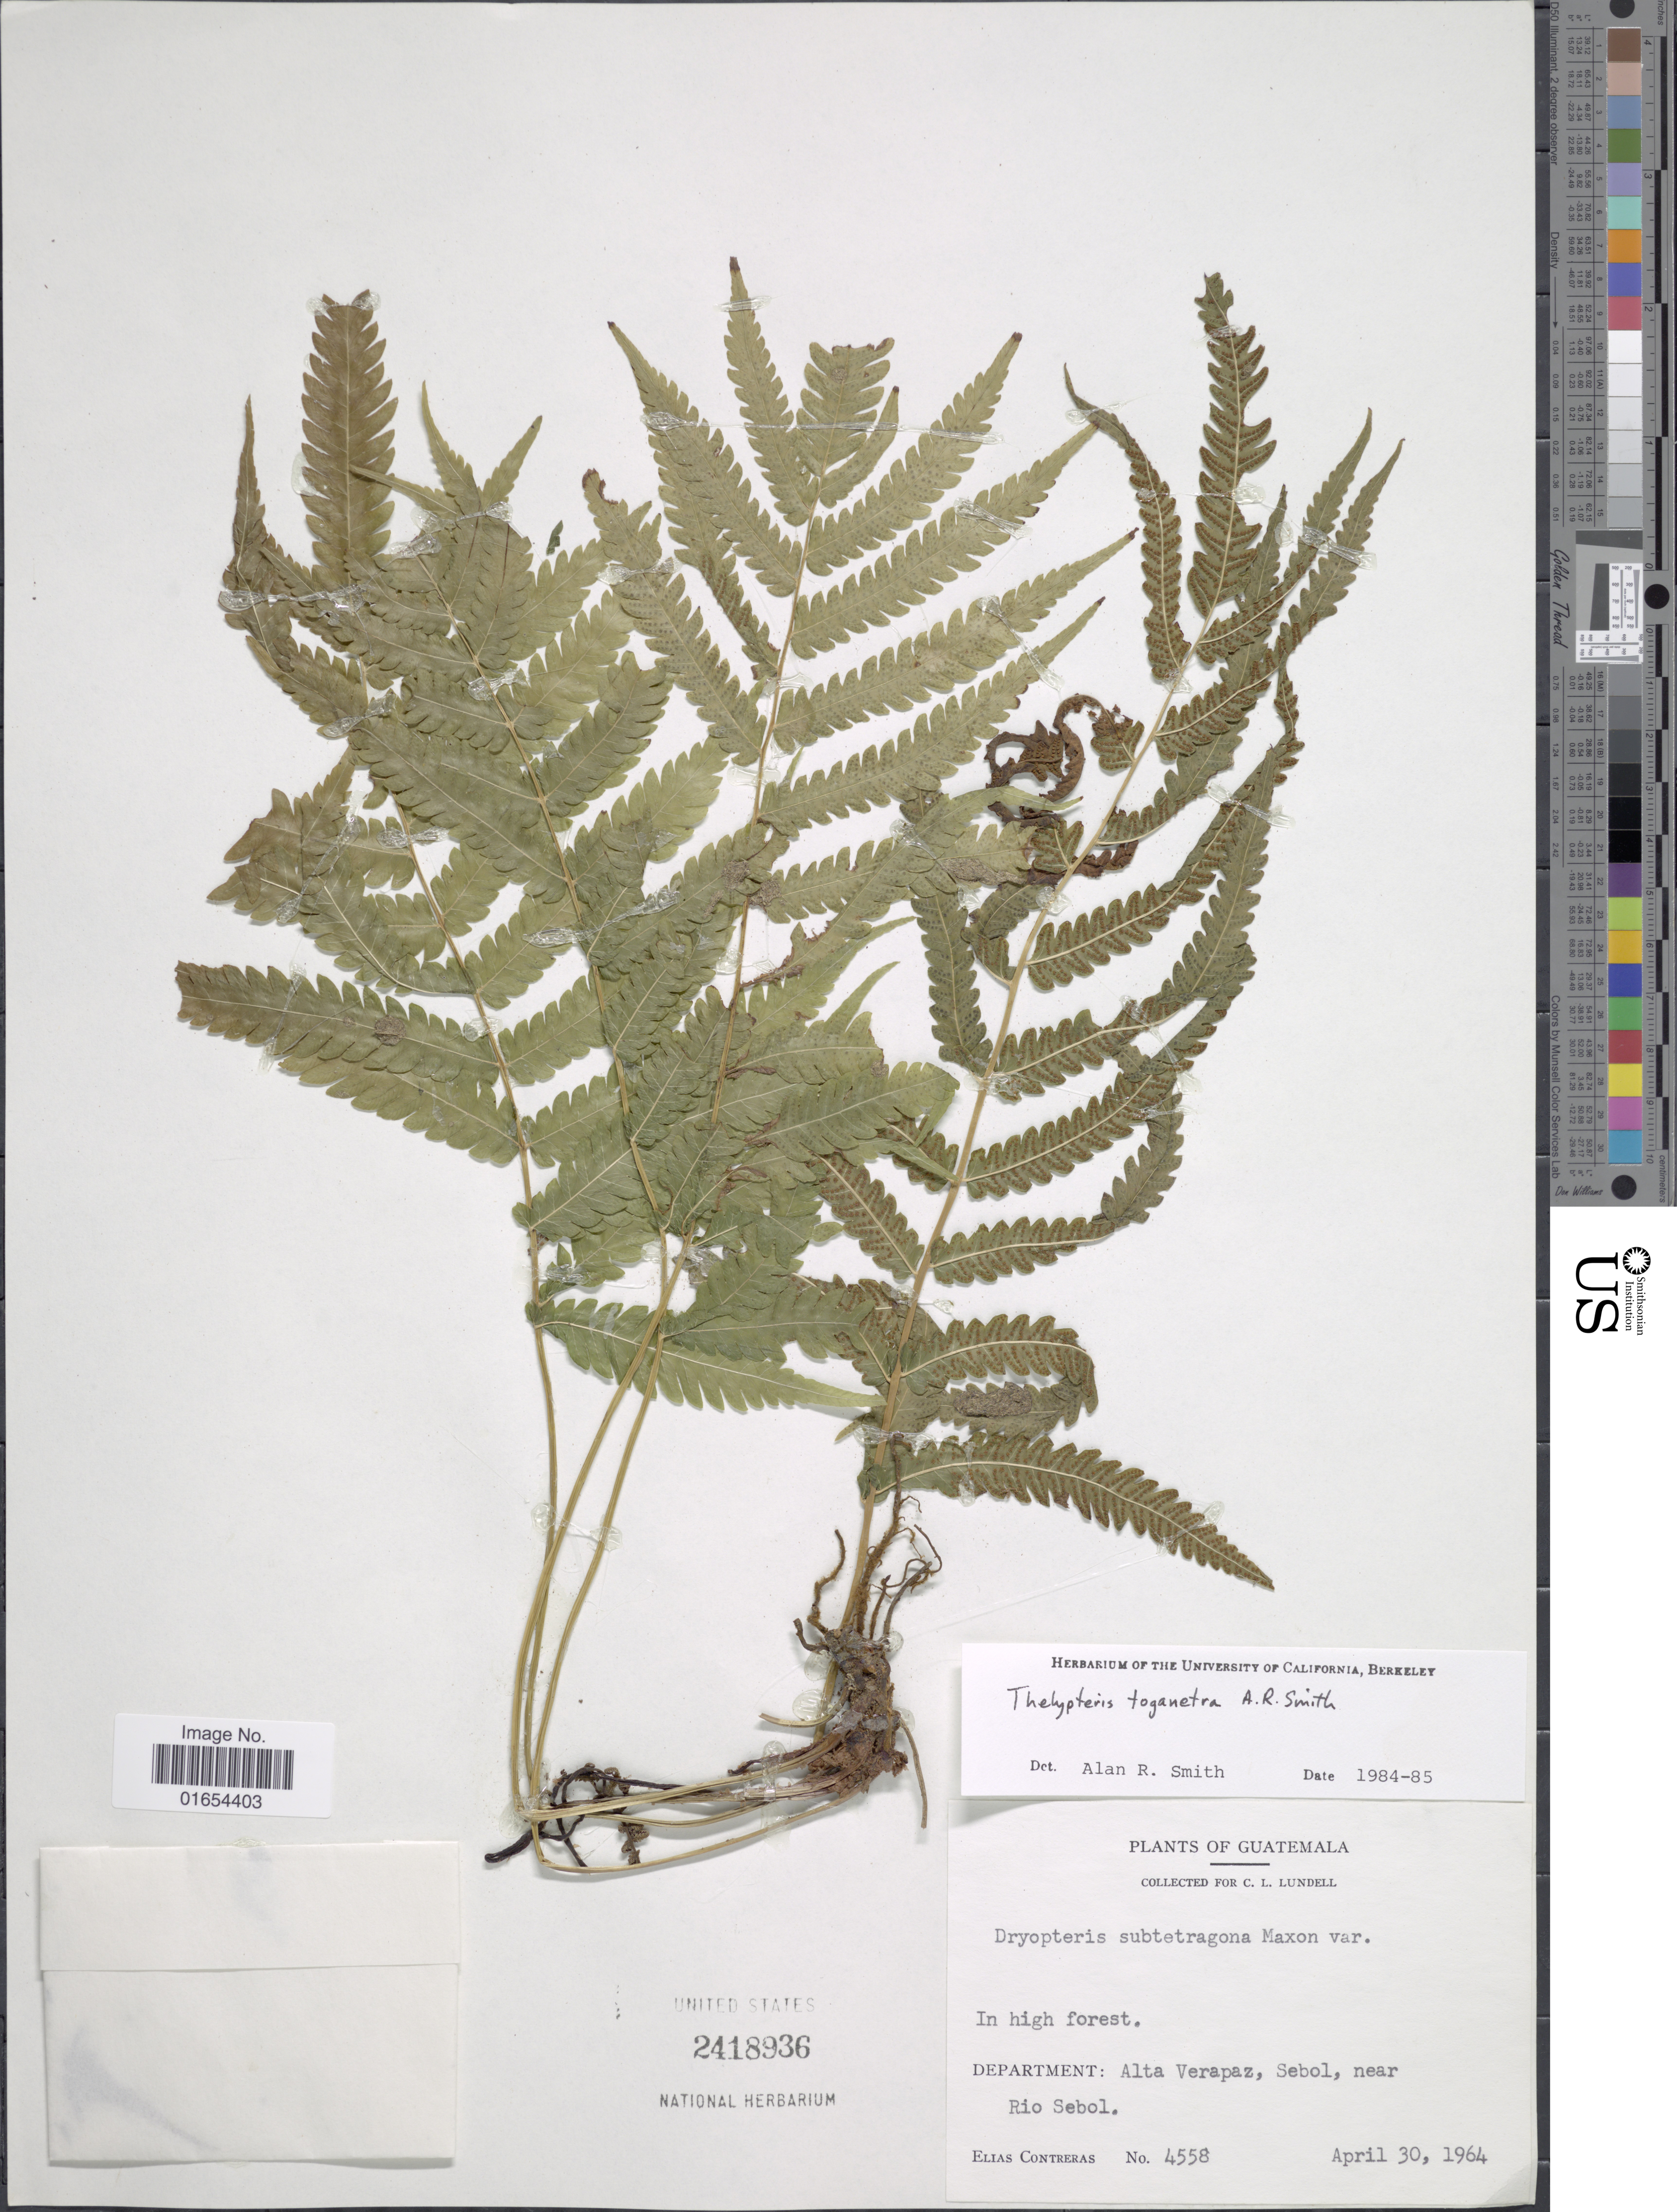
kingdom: Plantae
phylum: Tracheophyta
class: Polypodiopsida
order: Polypodiales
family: Thelypteridaceae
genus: Goniopteris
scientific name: Goniopteris toganetra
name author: (A.R. Sm.) Á. Löve & D. Löve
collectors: E. Contreras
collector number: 4558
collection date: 1964-04-30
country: Guatemala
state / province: Alta Verapaz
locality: Sebol, near Rio Sebol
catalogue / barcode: US 2418936